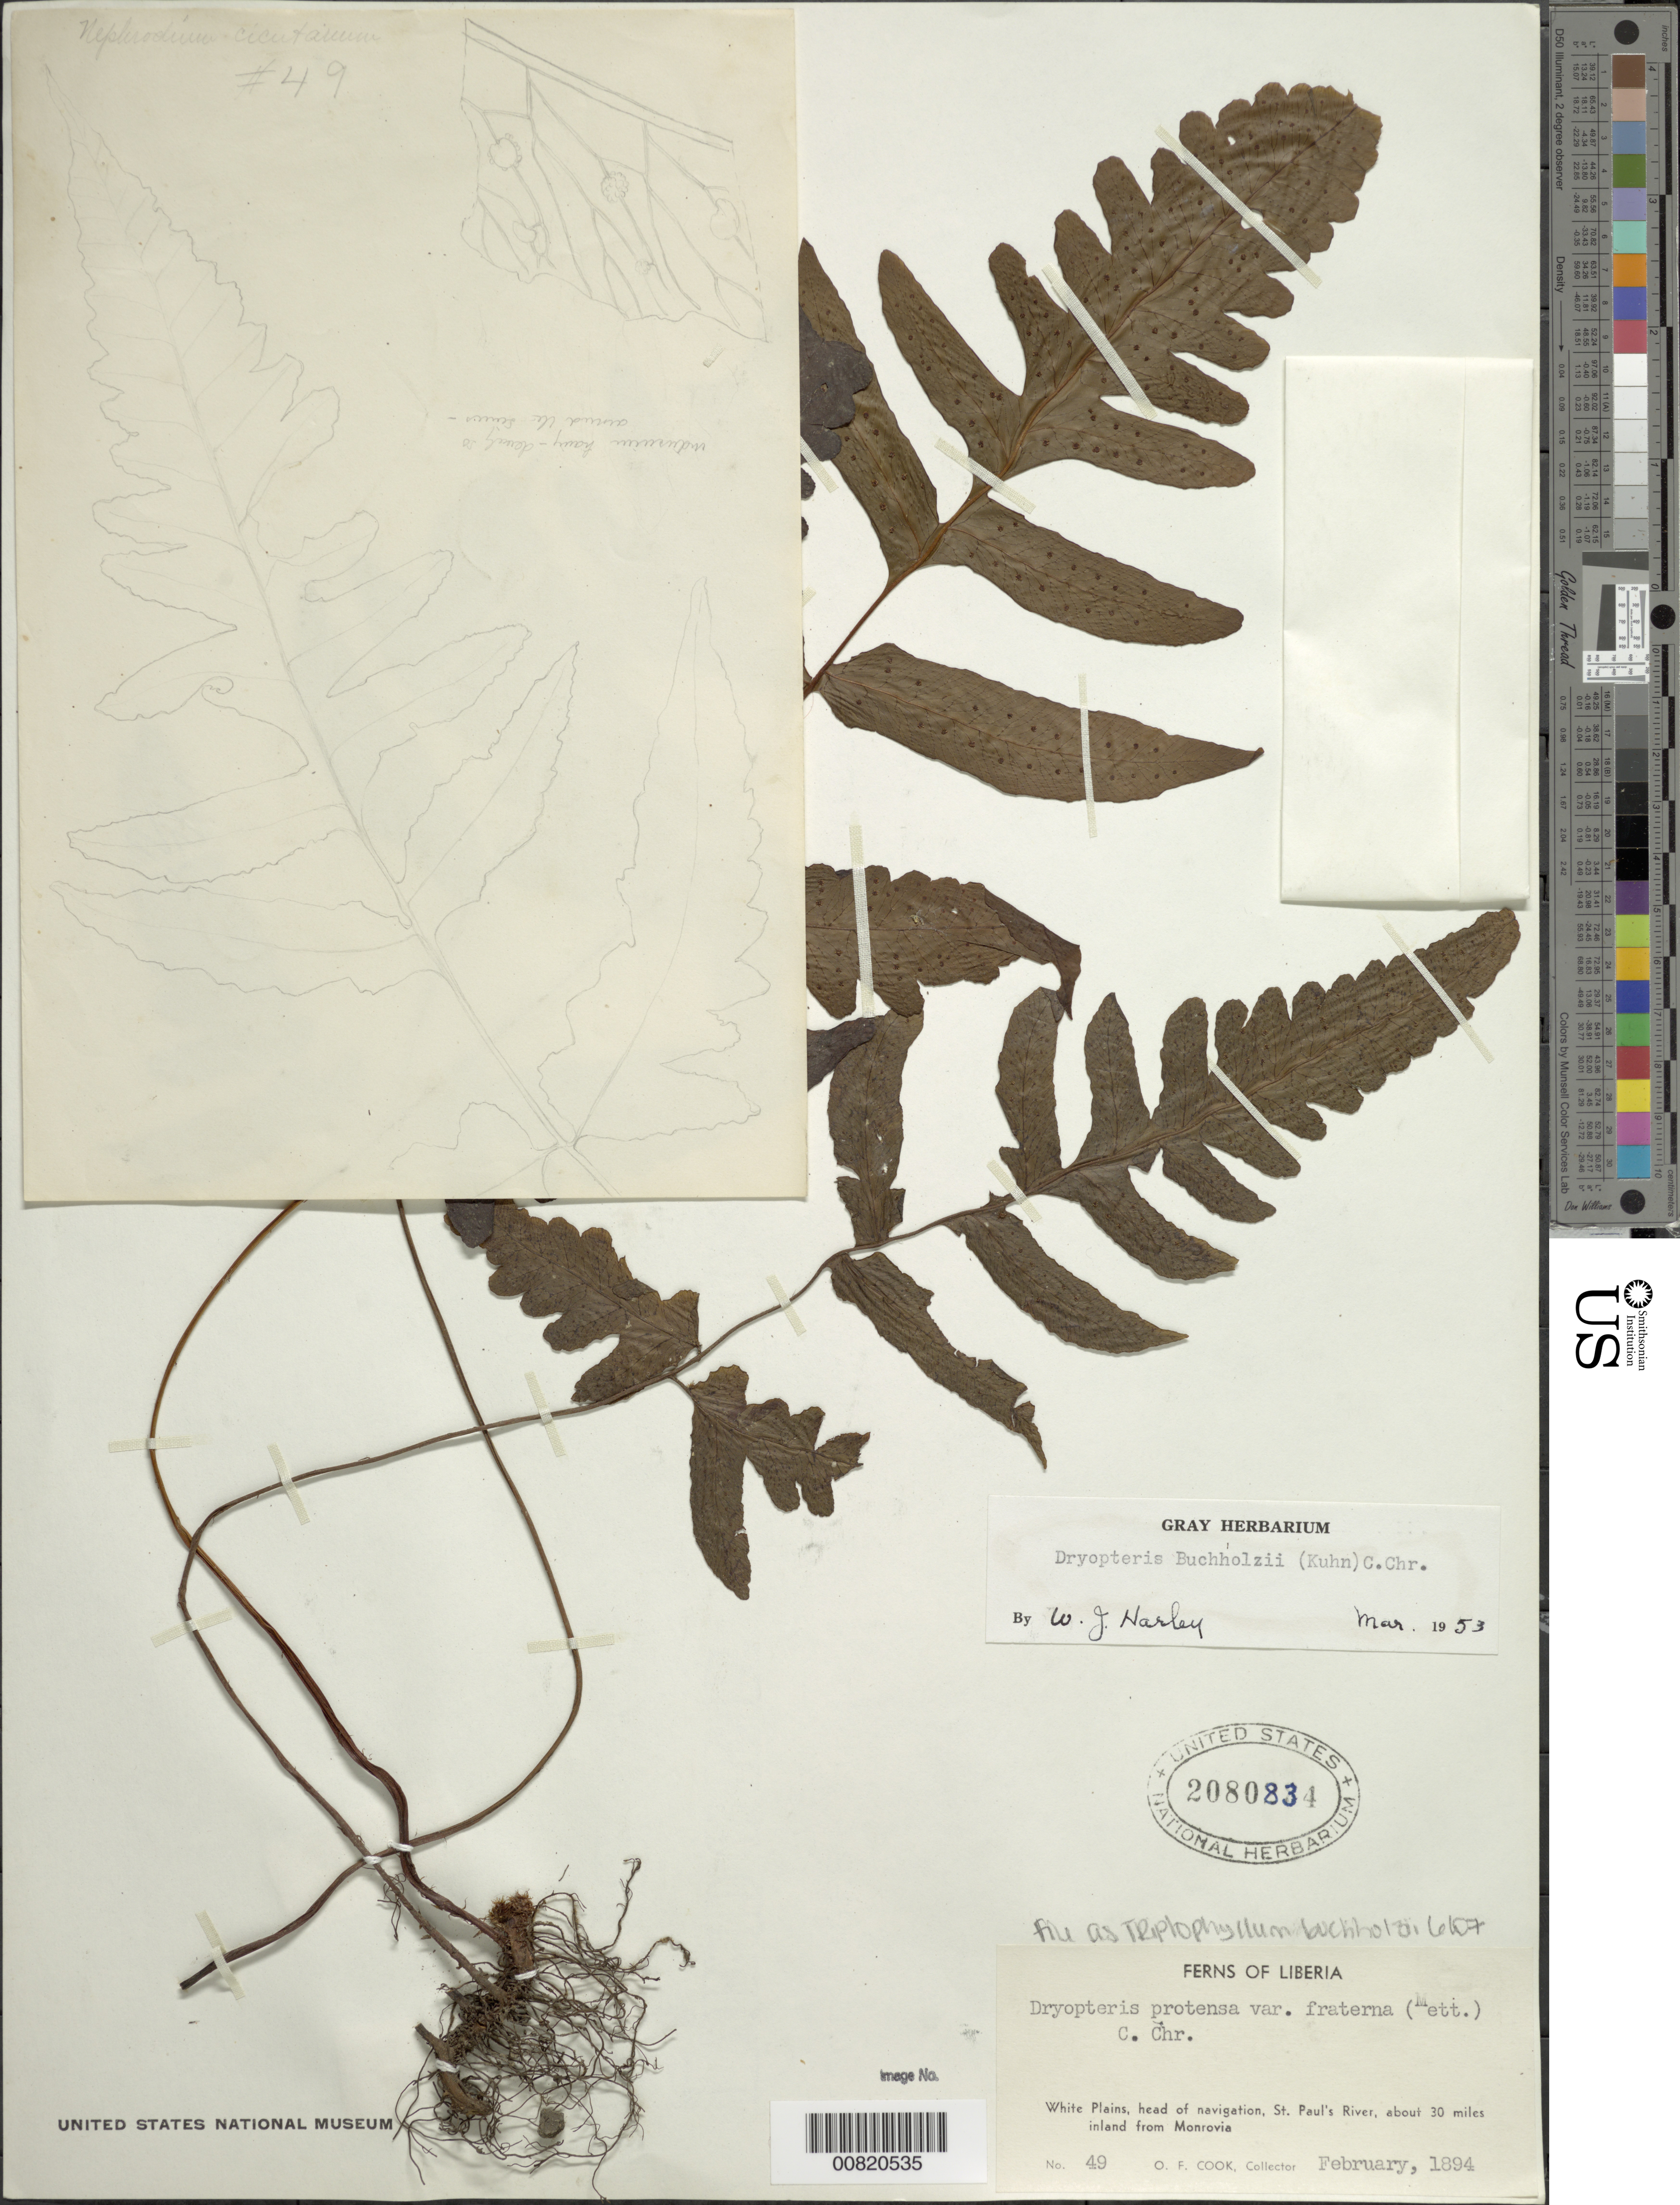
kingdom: Plantae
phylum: Tracheophyta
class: Polypodiopsida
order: Polypodiales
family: Tectariaceae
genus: Triplophyllum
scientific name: Triplophyllum buchholzii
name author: (Kuhn)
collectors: O. F. Cook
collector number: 49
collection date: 1894-02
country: Liberia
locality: White Plains, head of navigation, St Paul's River, about 30 miles inland from Monrovia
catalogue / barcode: US 2080834